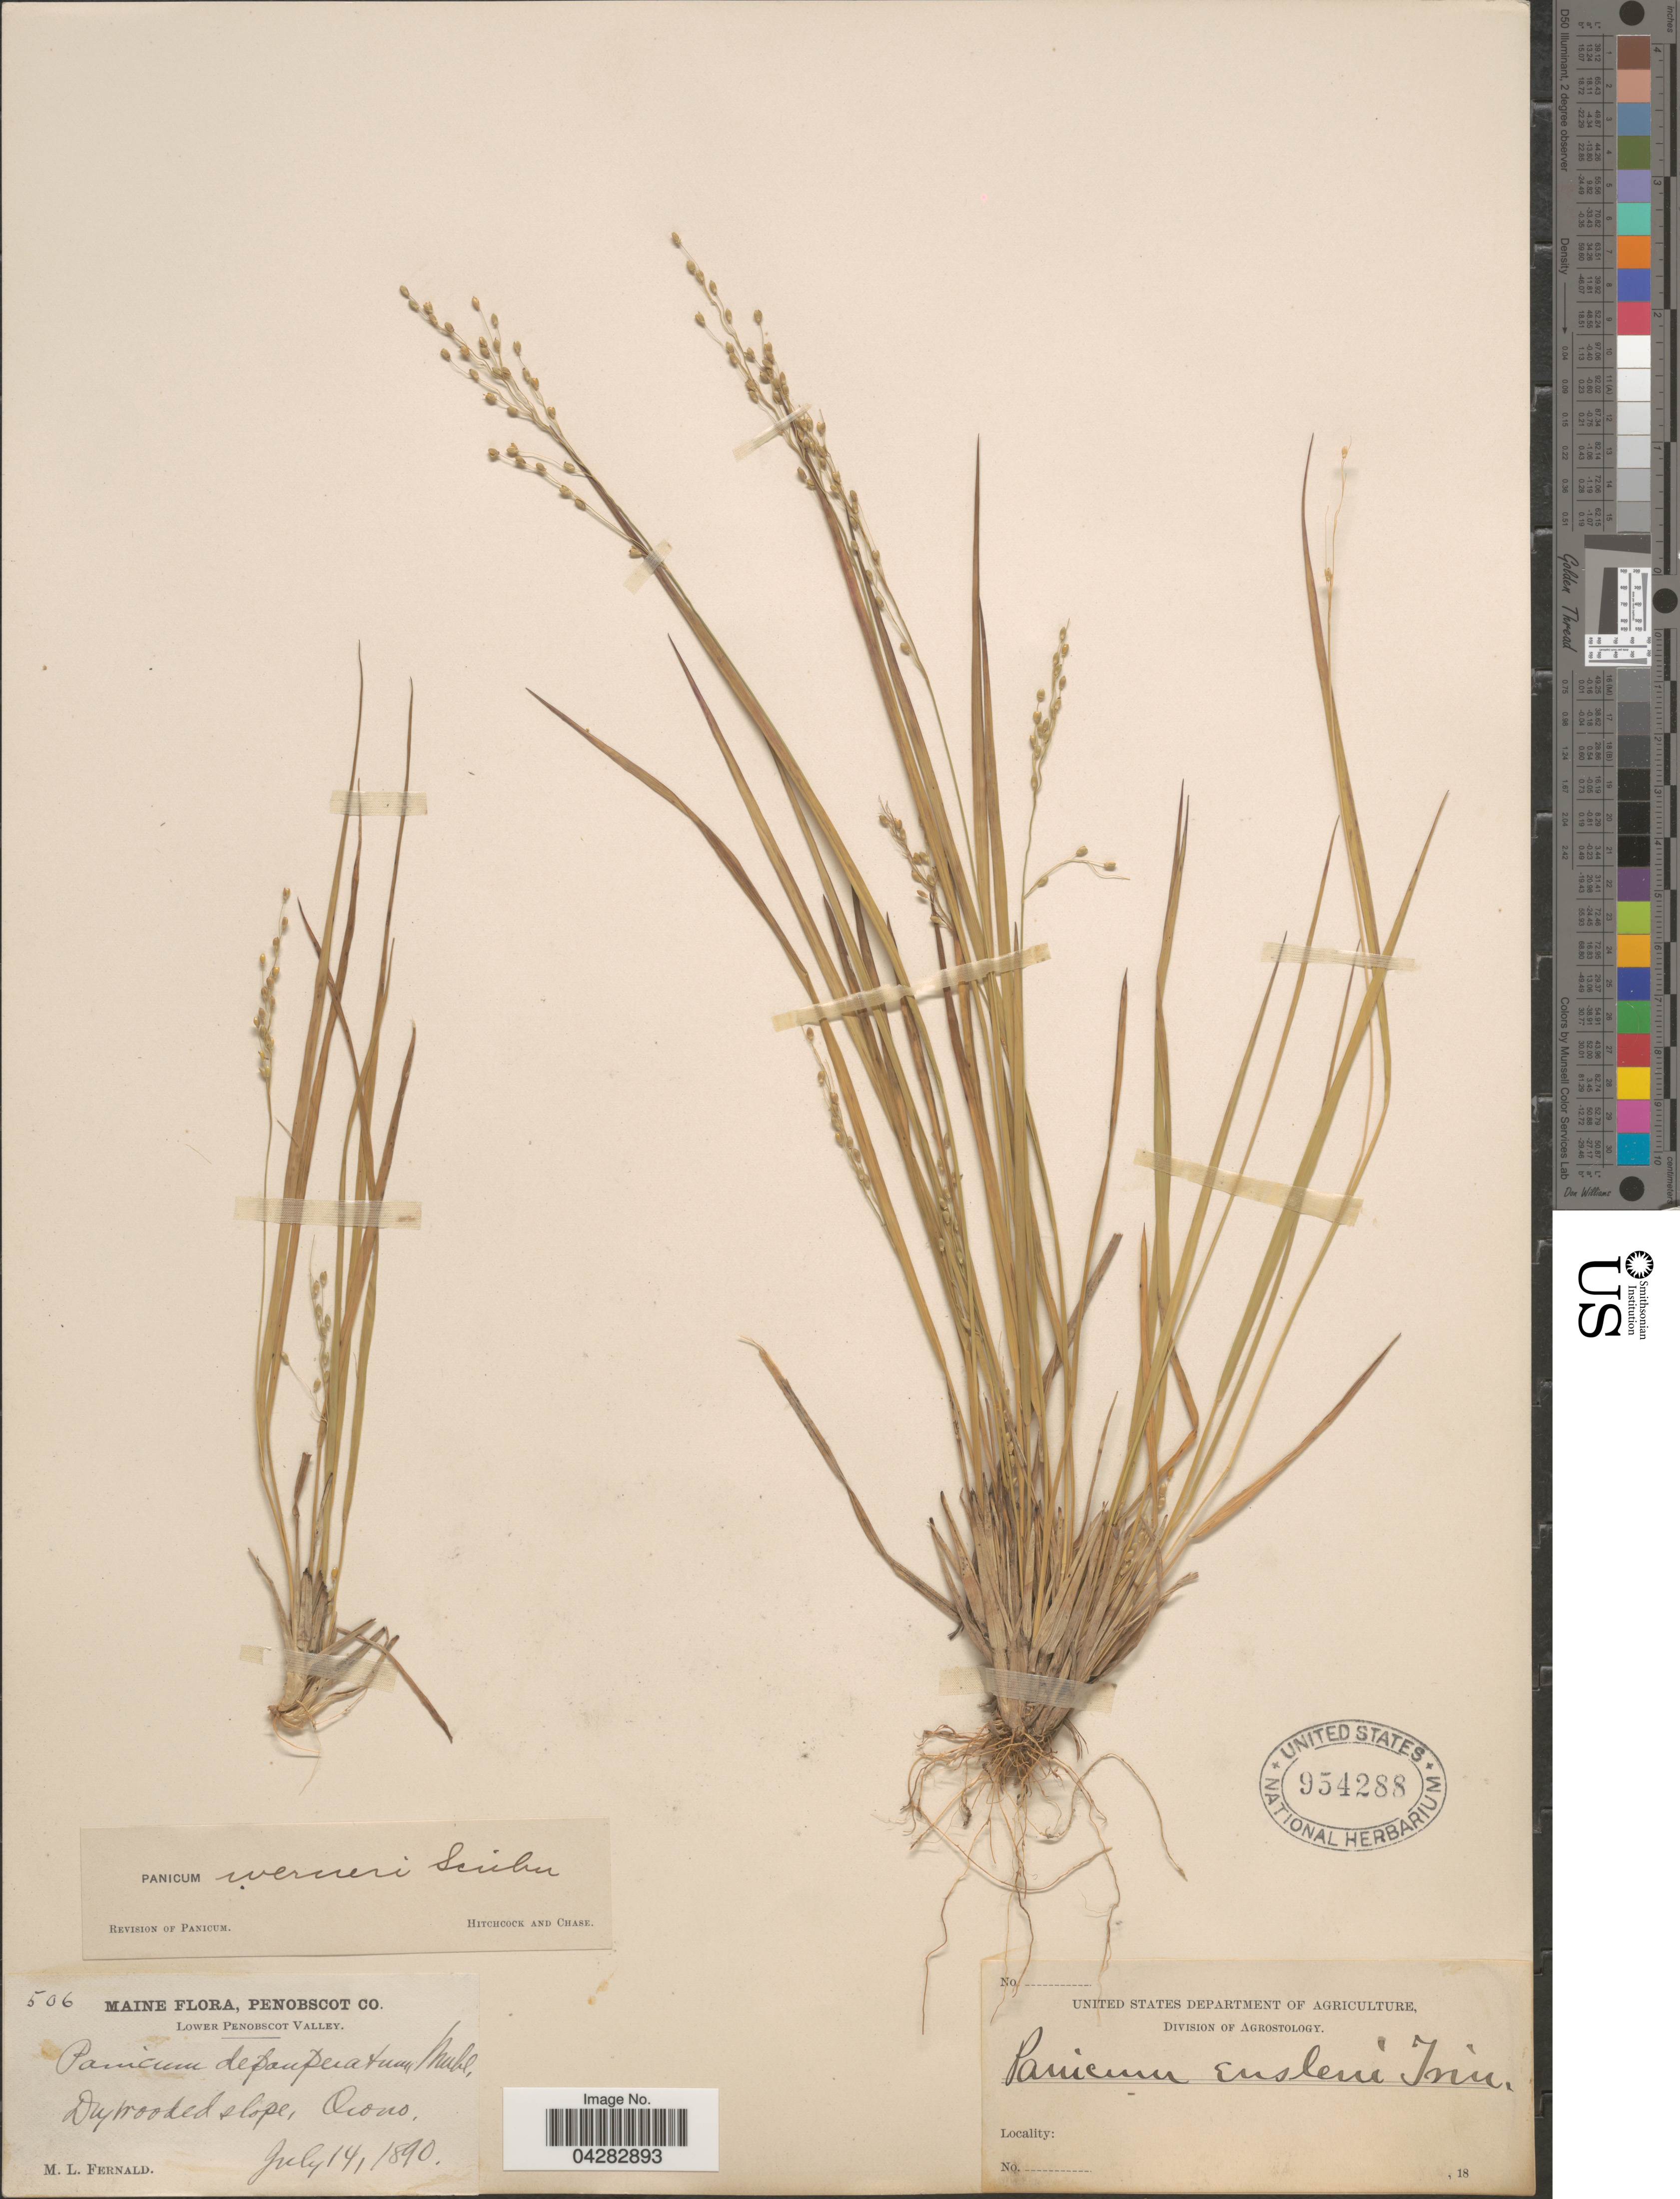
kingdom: Plantae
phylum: Tracheophyta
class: Liliopsida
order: Poales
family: Poaceae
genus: Dichanthelium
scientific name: Dichanthelium linearifolium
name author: (Scribn.) Gould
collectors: M. L. Fernald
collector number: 506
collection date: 1890-07-14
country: United States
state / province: Maine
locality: Penobscot Co. Lower Penobscot Valley. Dry wooded slope, Ocono.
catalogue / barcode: US 954288